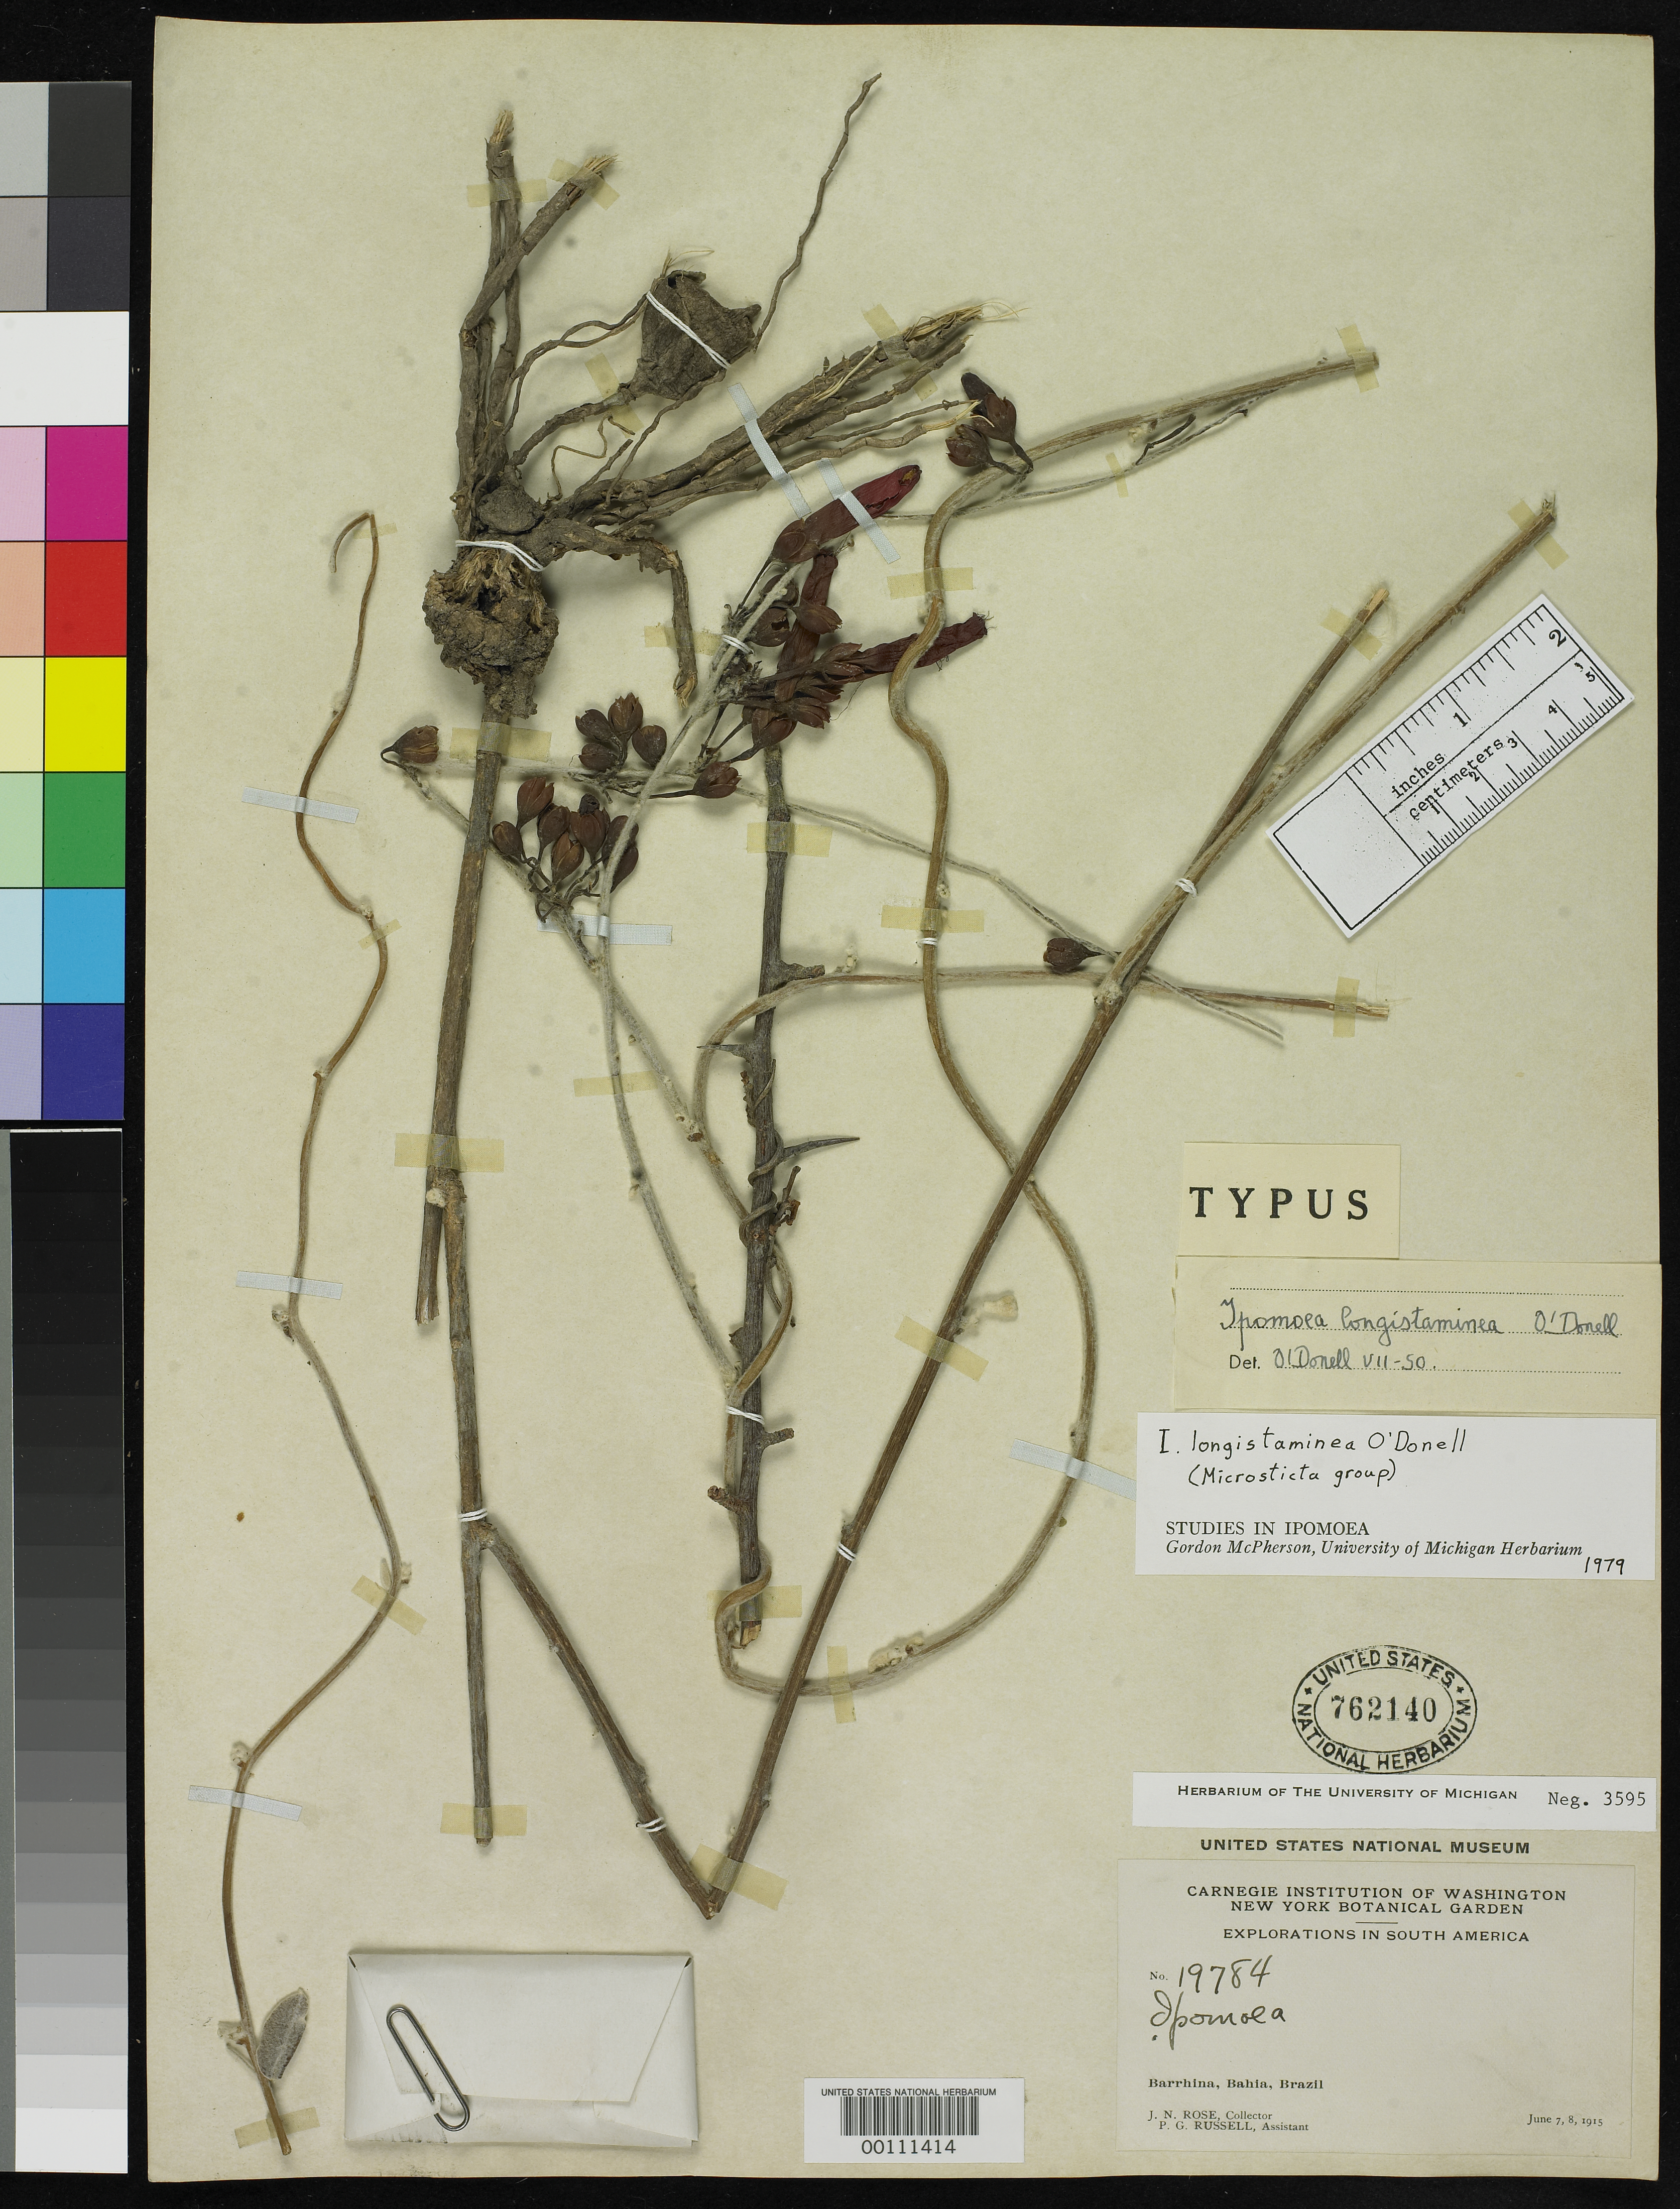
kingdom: Plantae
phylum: Tracheophyta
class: Magnoliopsida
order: Solanales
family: Convolvulaceae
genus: Ipomoea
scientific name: Ipomoea longistaminea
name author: O'Donell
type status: Holotype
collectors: J. N. Rose & P. G. Russell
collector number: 19784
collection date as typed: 07 Jun 1915 to 08 Jun 1915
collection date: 1915-06-07/1915-06-08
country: Brazil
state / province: Bahia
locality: Barrhina.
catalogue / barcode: US 762140